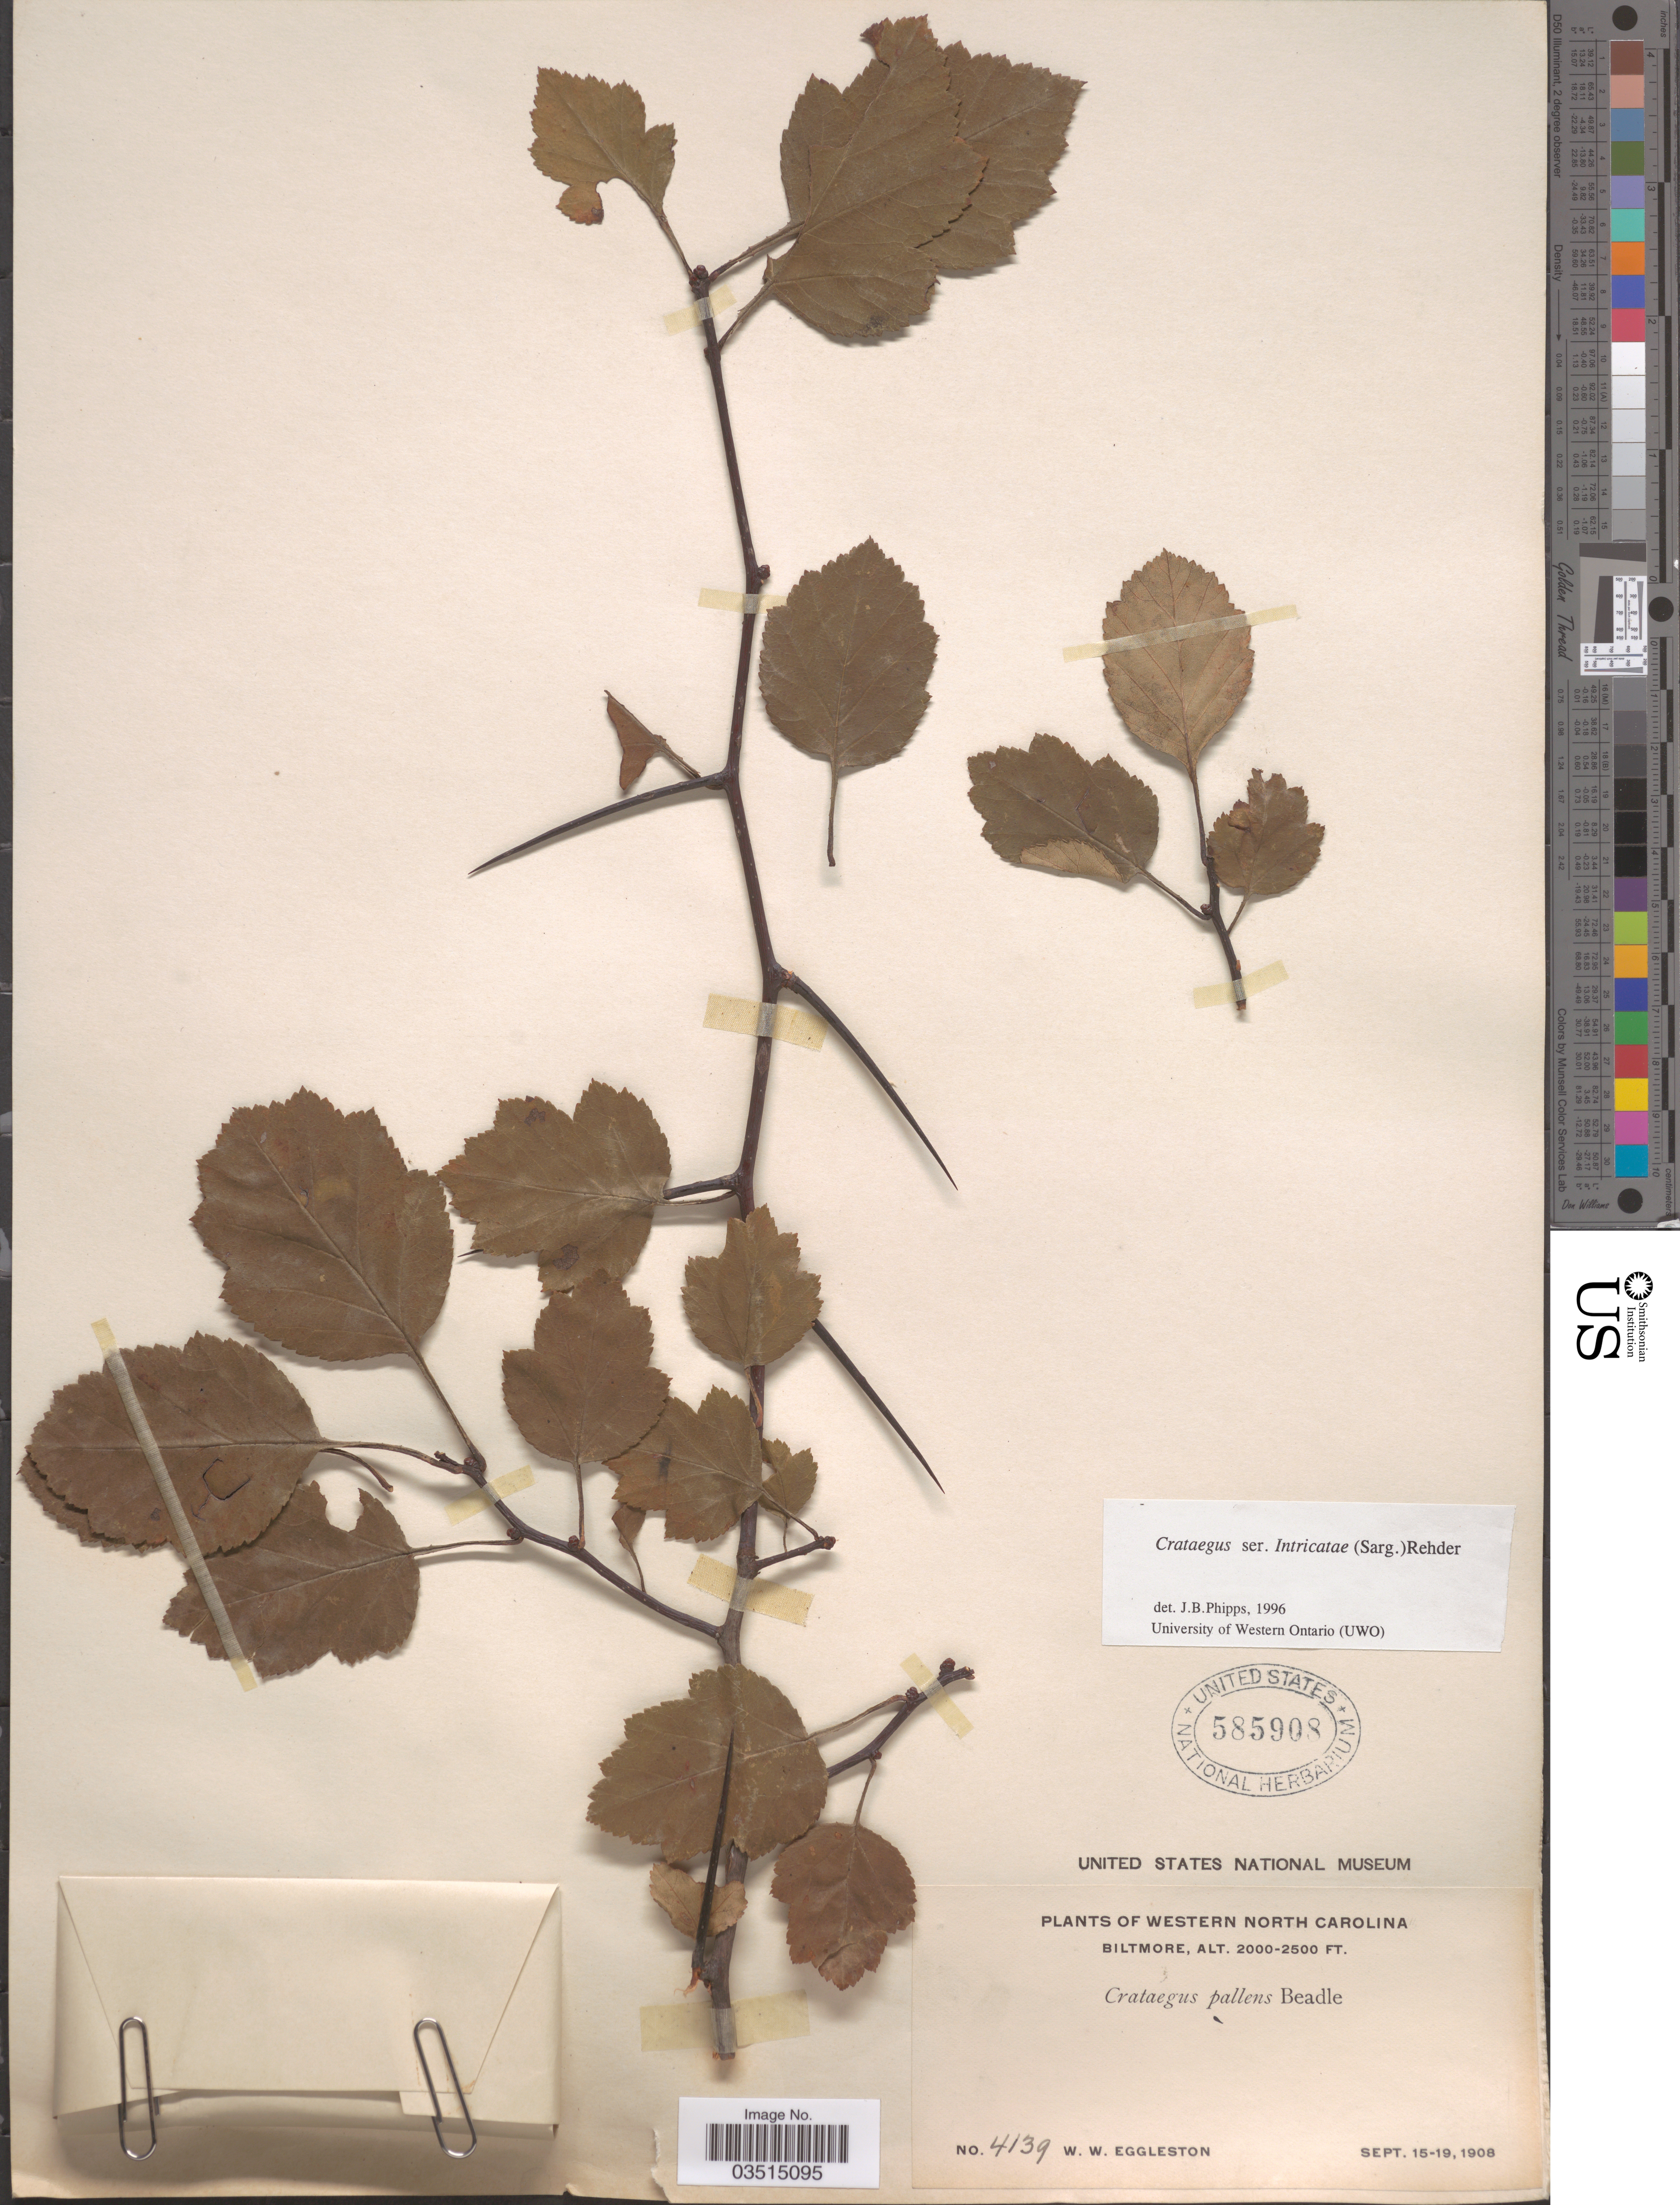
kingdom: Plantae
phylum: Tracheophyta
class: Magnoliopsida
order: Rosales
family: Rosaceae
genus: Crataegus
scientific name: Crataegus intricata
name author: Lange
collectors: W. W. Eggleston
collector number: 4139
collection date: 1908-09-15/1908-09-19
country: United States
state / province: North Carolina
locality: Western North Carolina. Biltmore.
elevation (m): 610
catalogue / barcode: US 585908